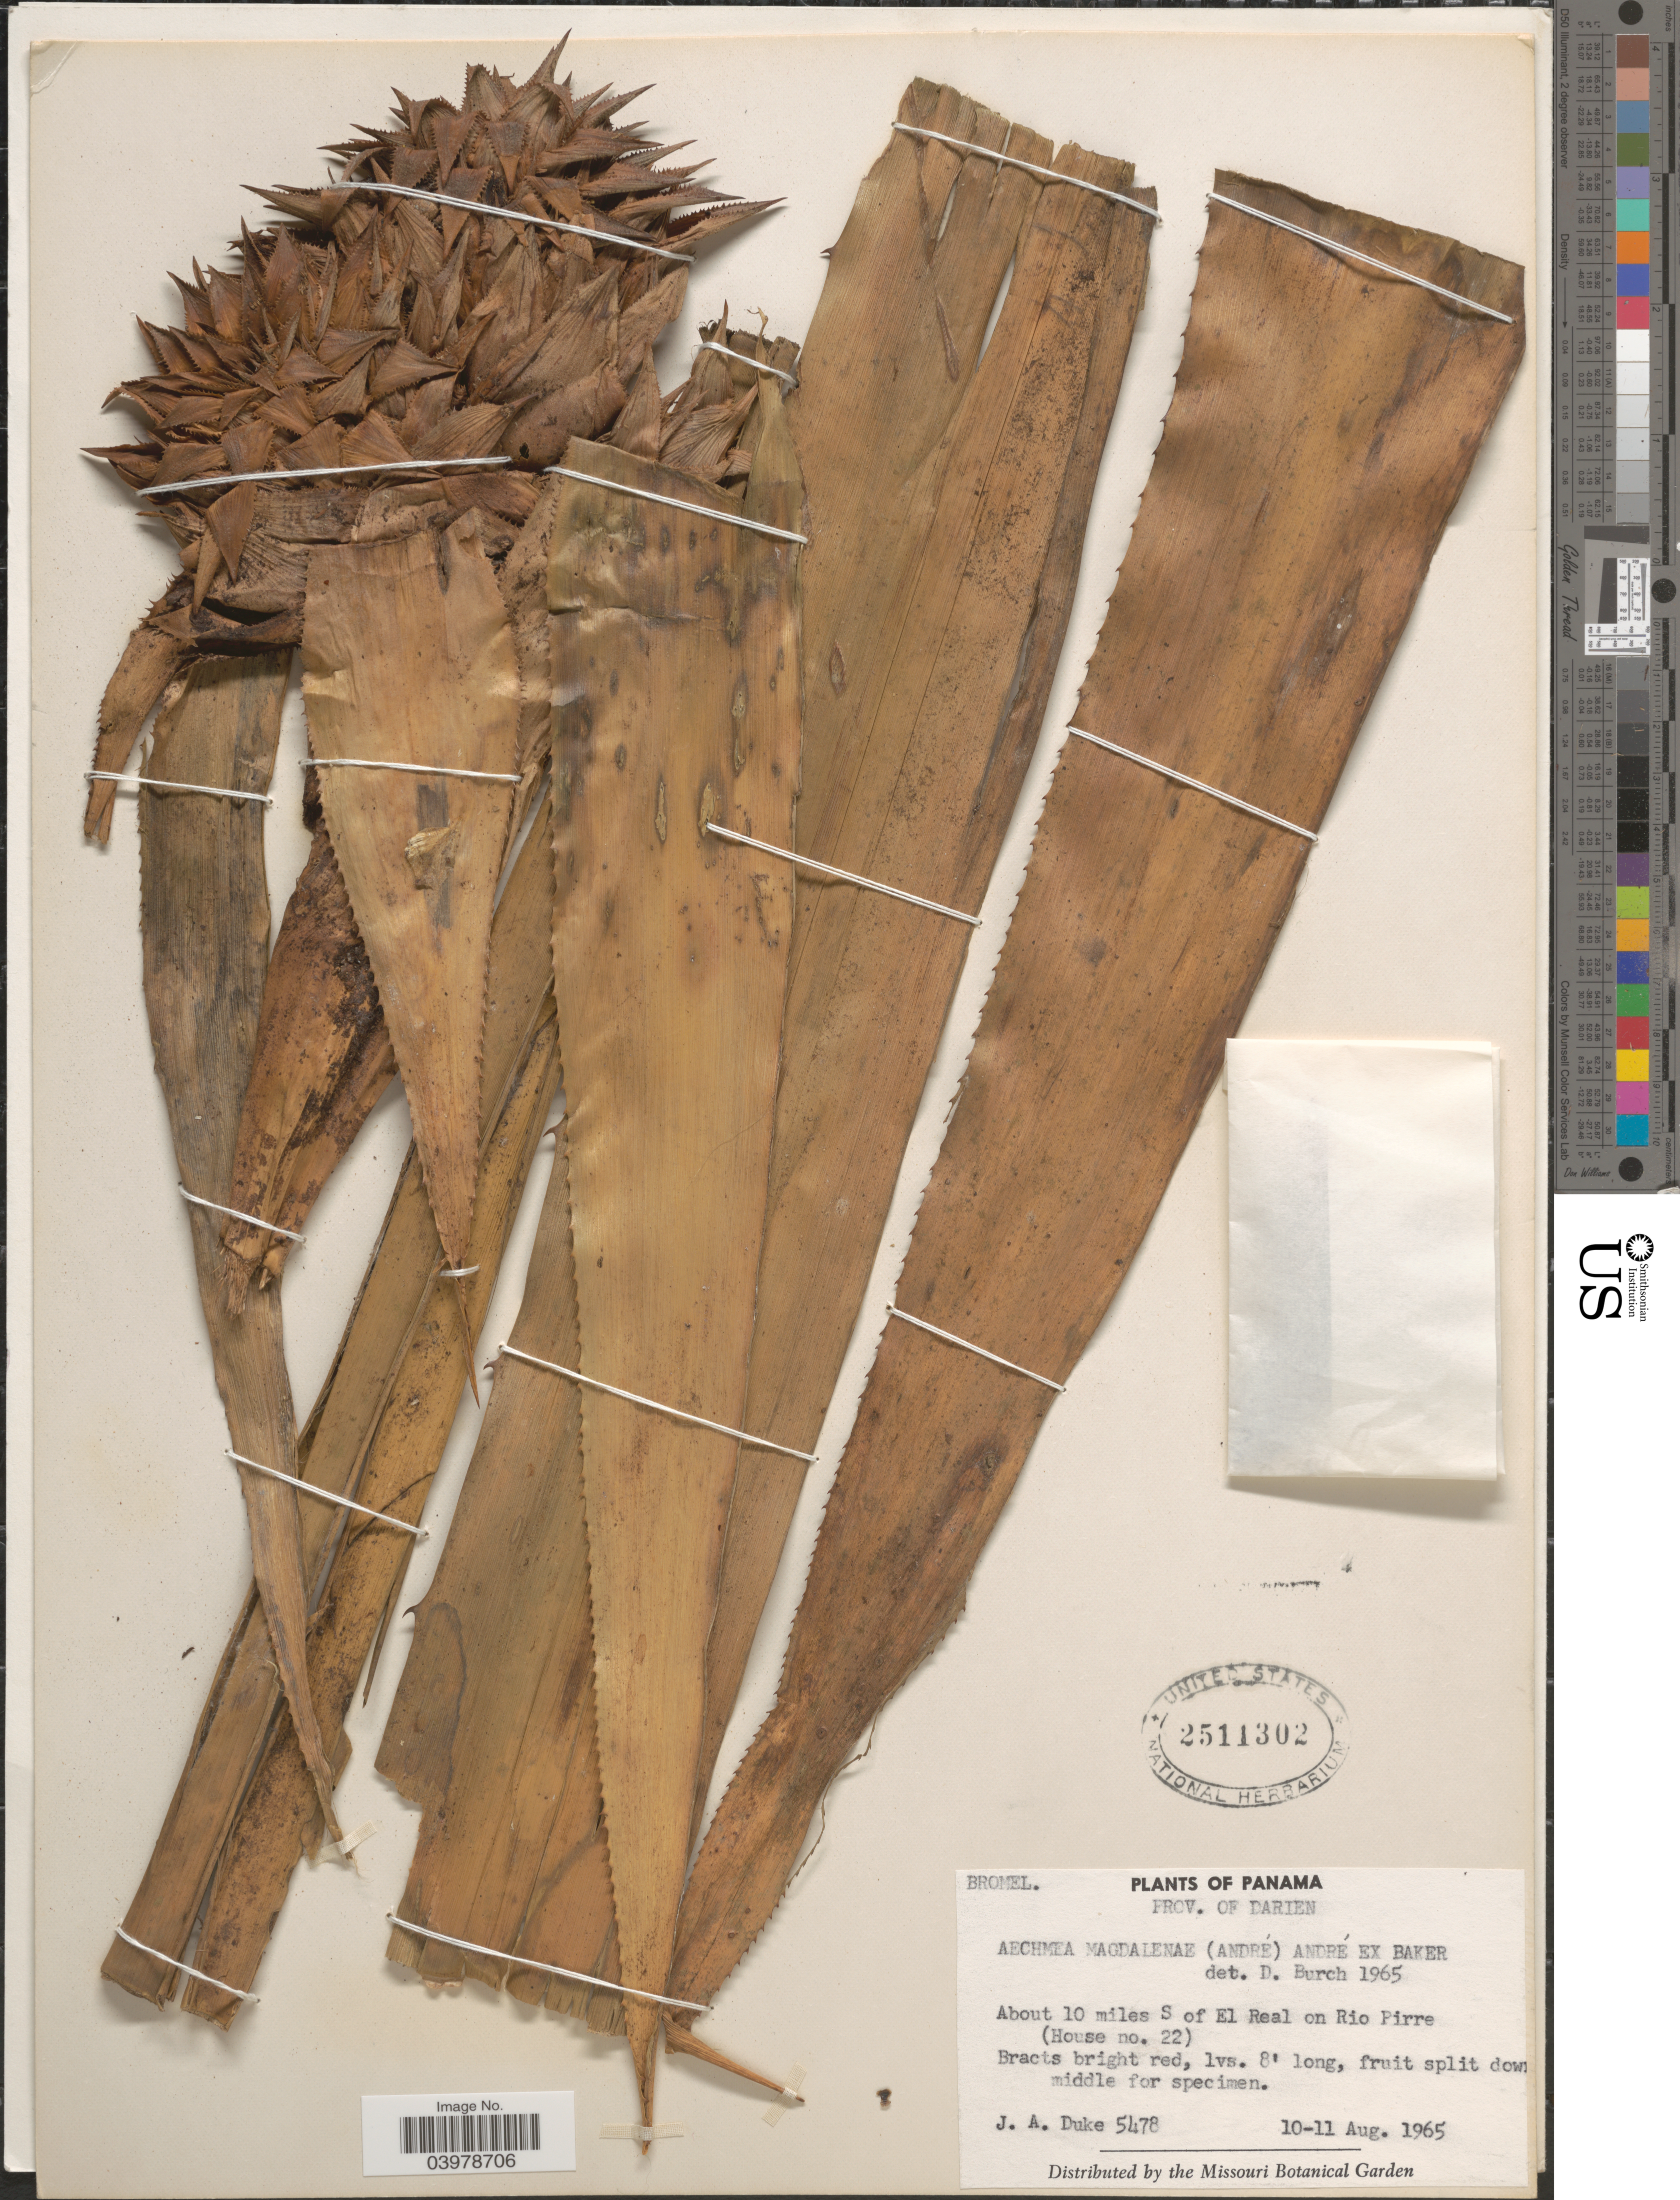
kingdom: Plantae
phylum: Tracheophyta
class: Liliopsida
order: Poales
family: Bromeliaceae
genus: Aechmea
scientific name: Aechmea magdalenae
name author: (André) André ex Baker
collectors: J. A. Duke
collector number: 5478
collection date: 1965-08-10/1965-08-11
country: Panama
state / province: Darien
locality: About 10 miles S of El Real on Rio Pirre (House no. 22).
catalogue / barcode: US 2511302